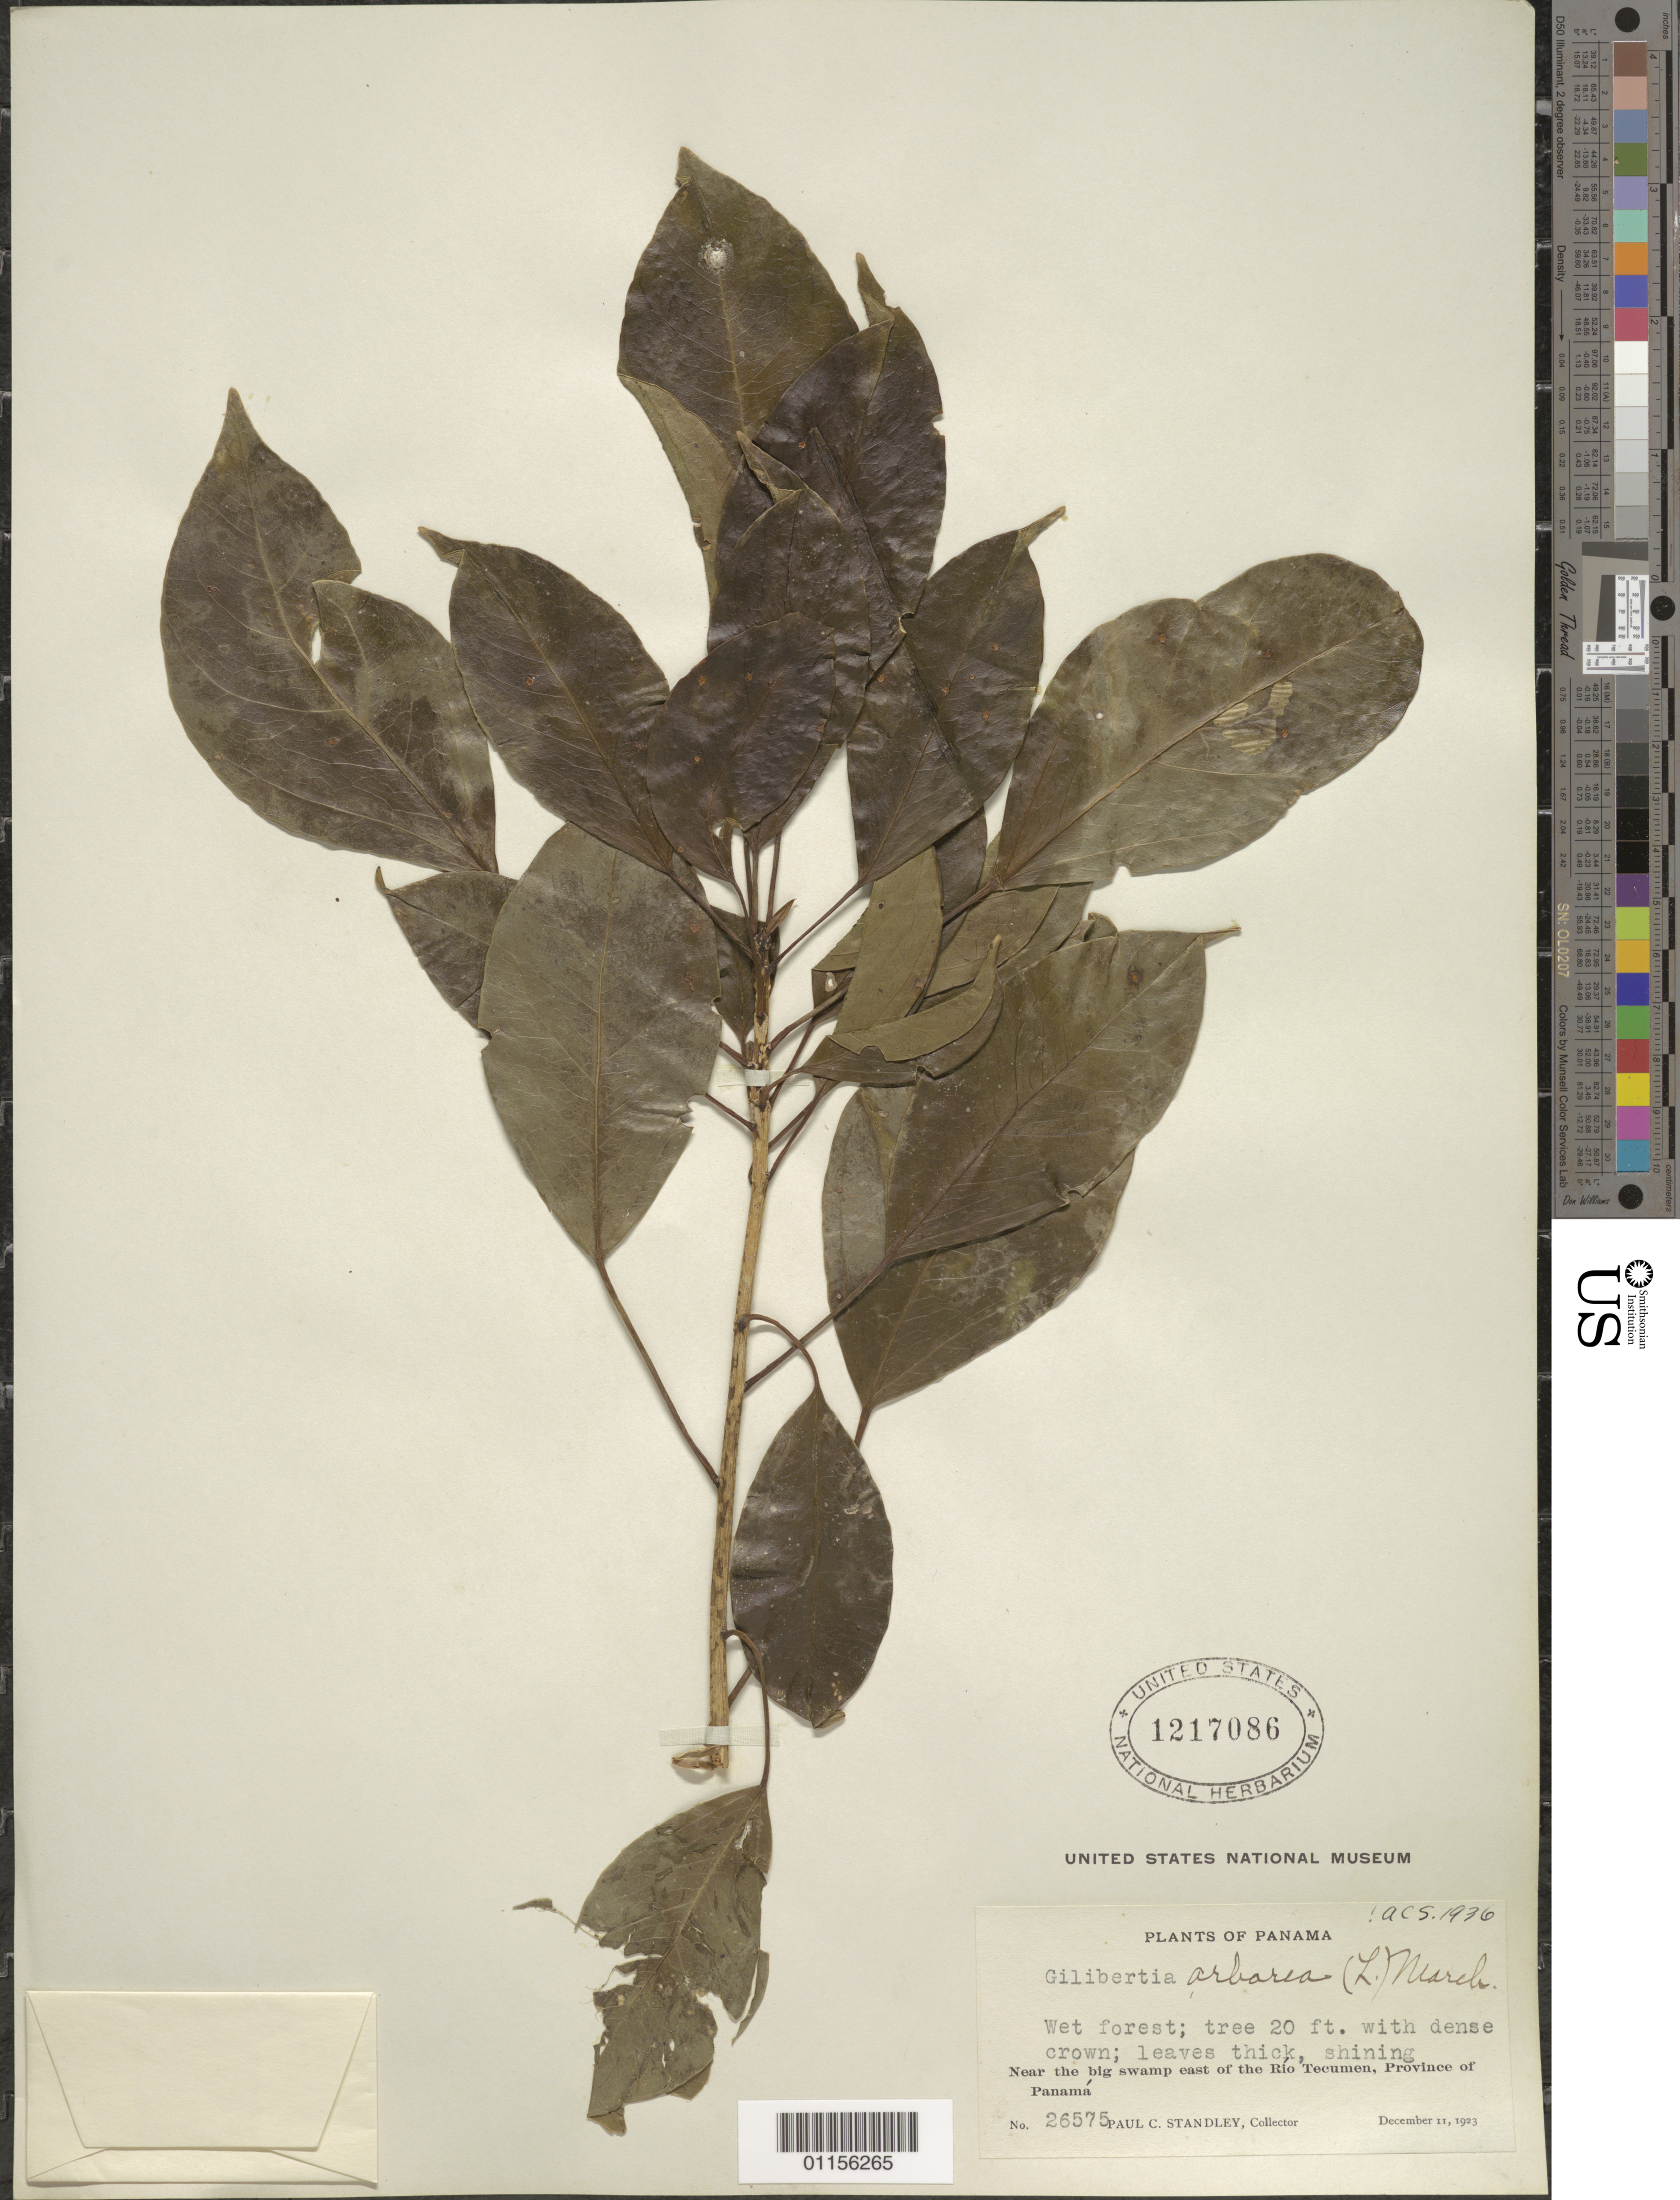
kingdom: Plantae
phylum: Tracheophyta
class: Magnoliopsida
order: Apiales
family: Araliaceae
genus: Dendropanax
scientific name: Dendropanax arboreus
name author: (L.) Decne. & Planch.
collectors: P. C. Standley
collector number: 26575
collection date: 1923-12-11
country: Panama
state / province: Panamá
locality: Near the big swamp E of the Rio Tecumen.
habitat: Wet forest. Tree.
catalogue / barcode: US 1217086